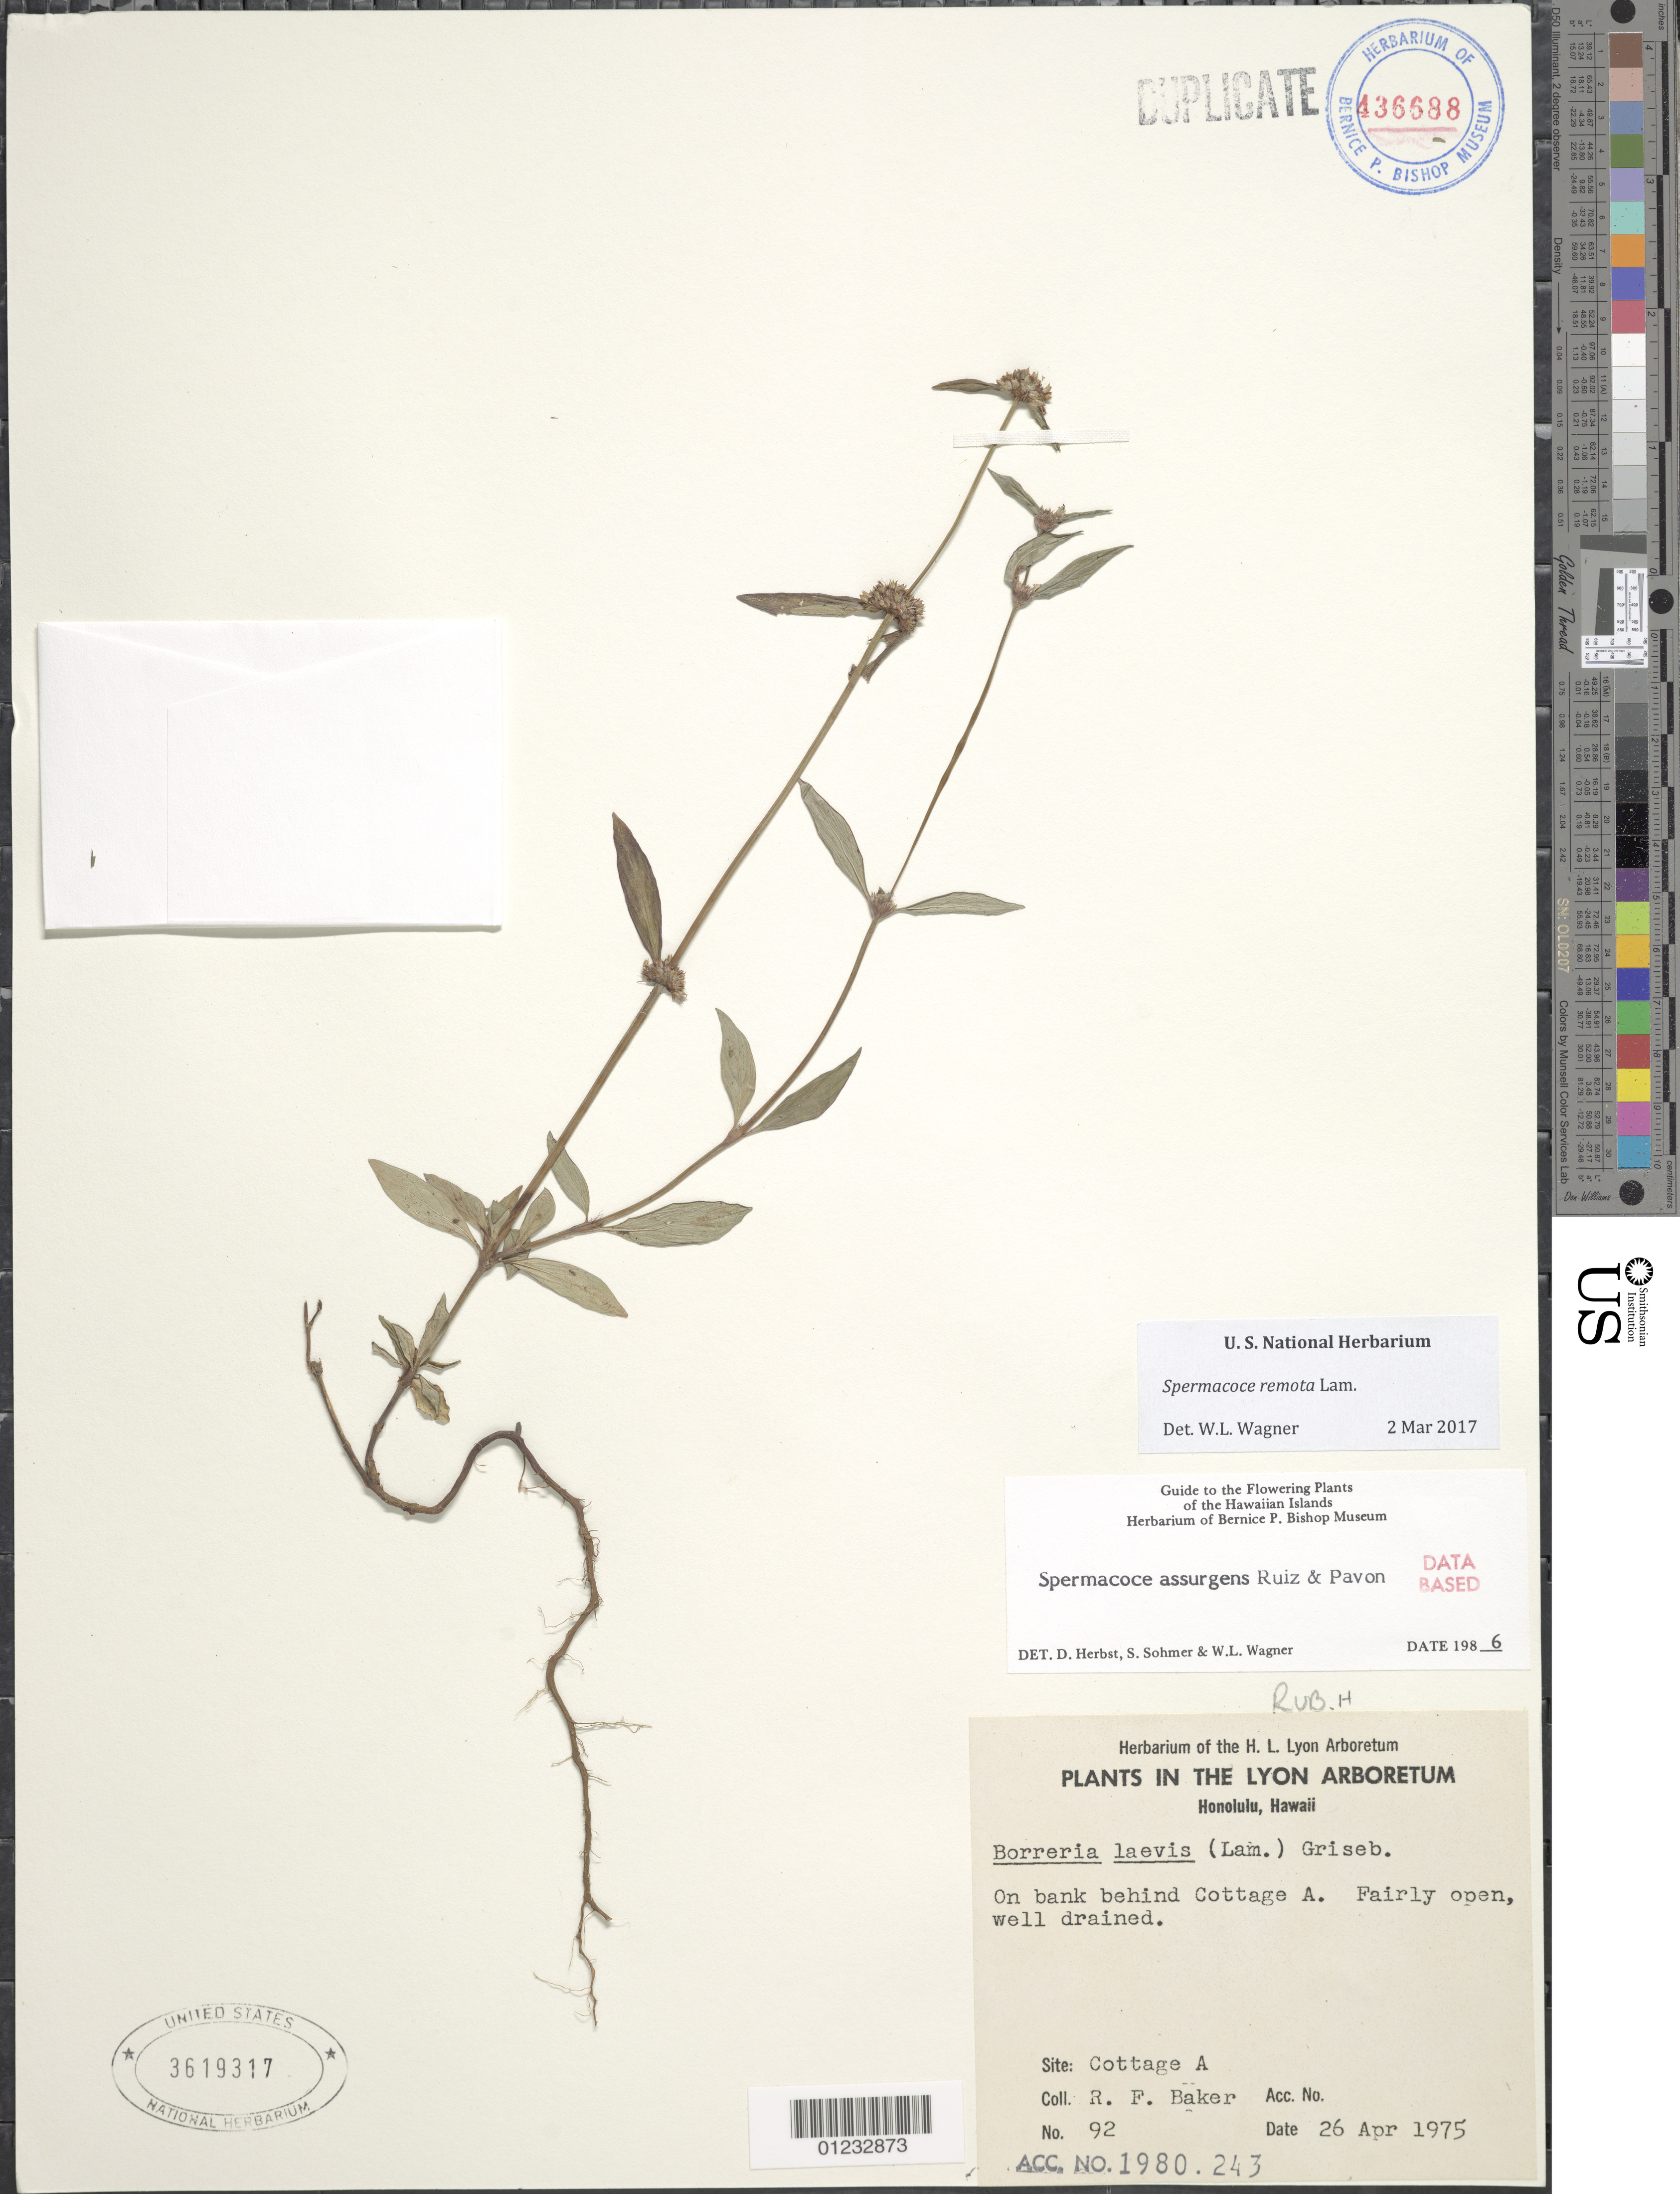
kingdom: Plantae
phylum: Tracheophyta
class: Magnoliopsida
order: Gentianales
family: Rubiaceae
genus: Spermacoce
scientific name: Spermacoce remota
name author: Lam.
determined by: Wagner, W. L., (BOT), Smithsonian Institution - National Museum of Natural History (UNITED STATES)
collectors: R. F. Baker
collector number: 92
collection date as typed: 26 Apr 1975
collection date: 1975-04-26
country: United States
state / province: Hawaii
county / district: Honolulu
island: Oahu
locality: On bank behind Cottage A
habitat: Fairly open, well-drained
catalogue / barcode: US 361317